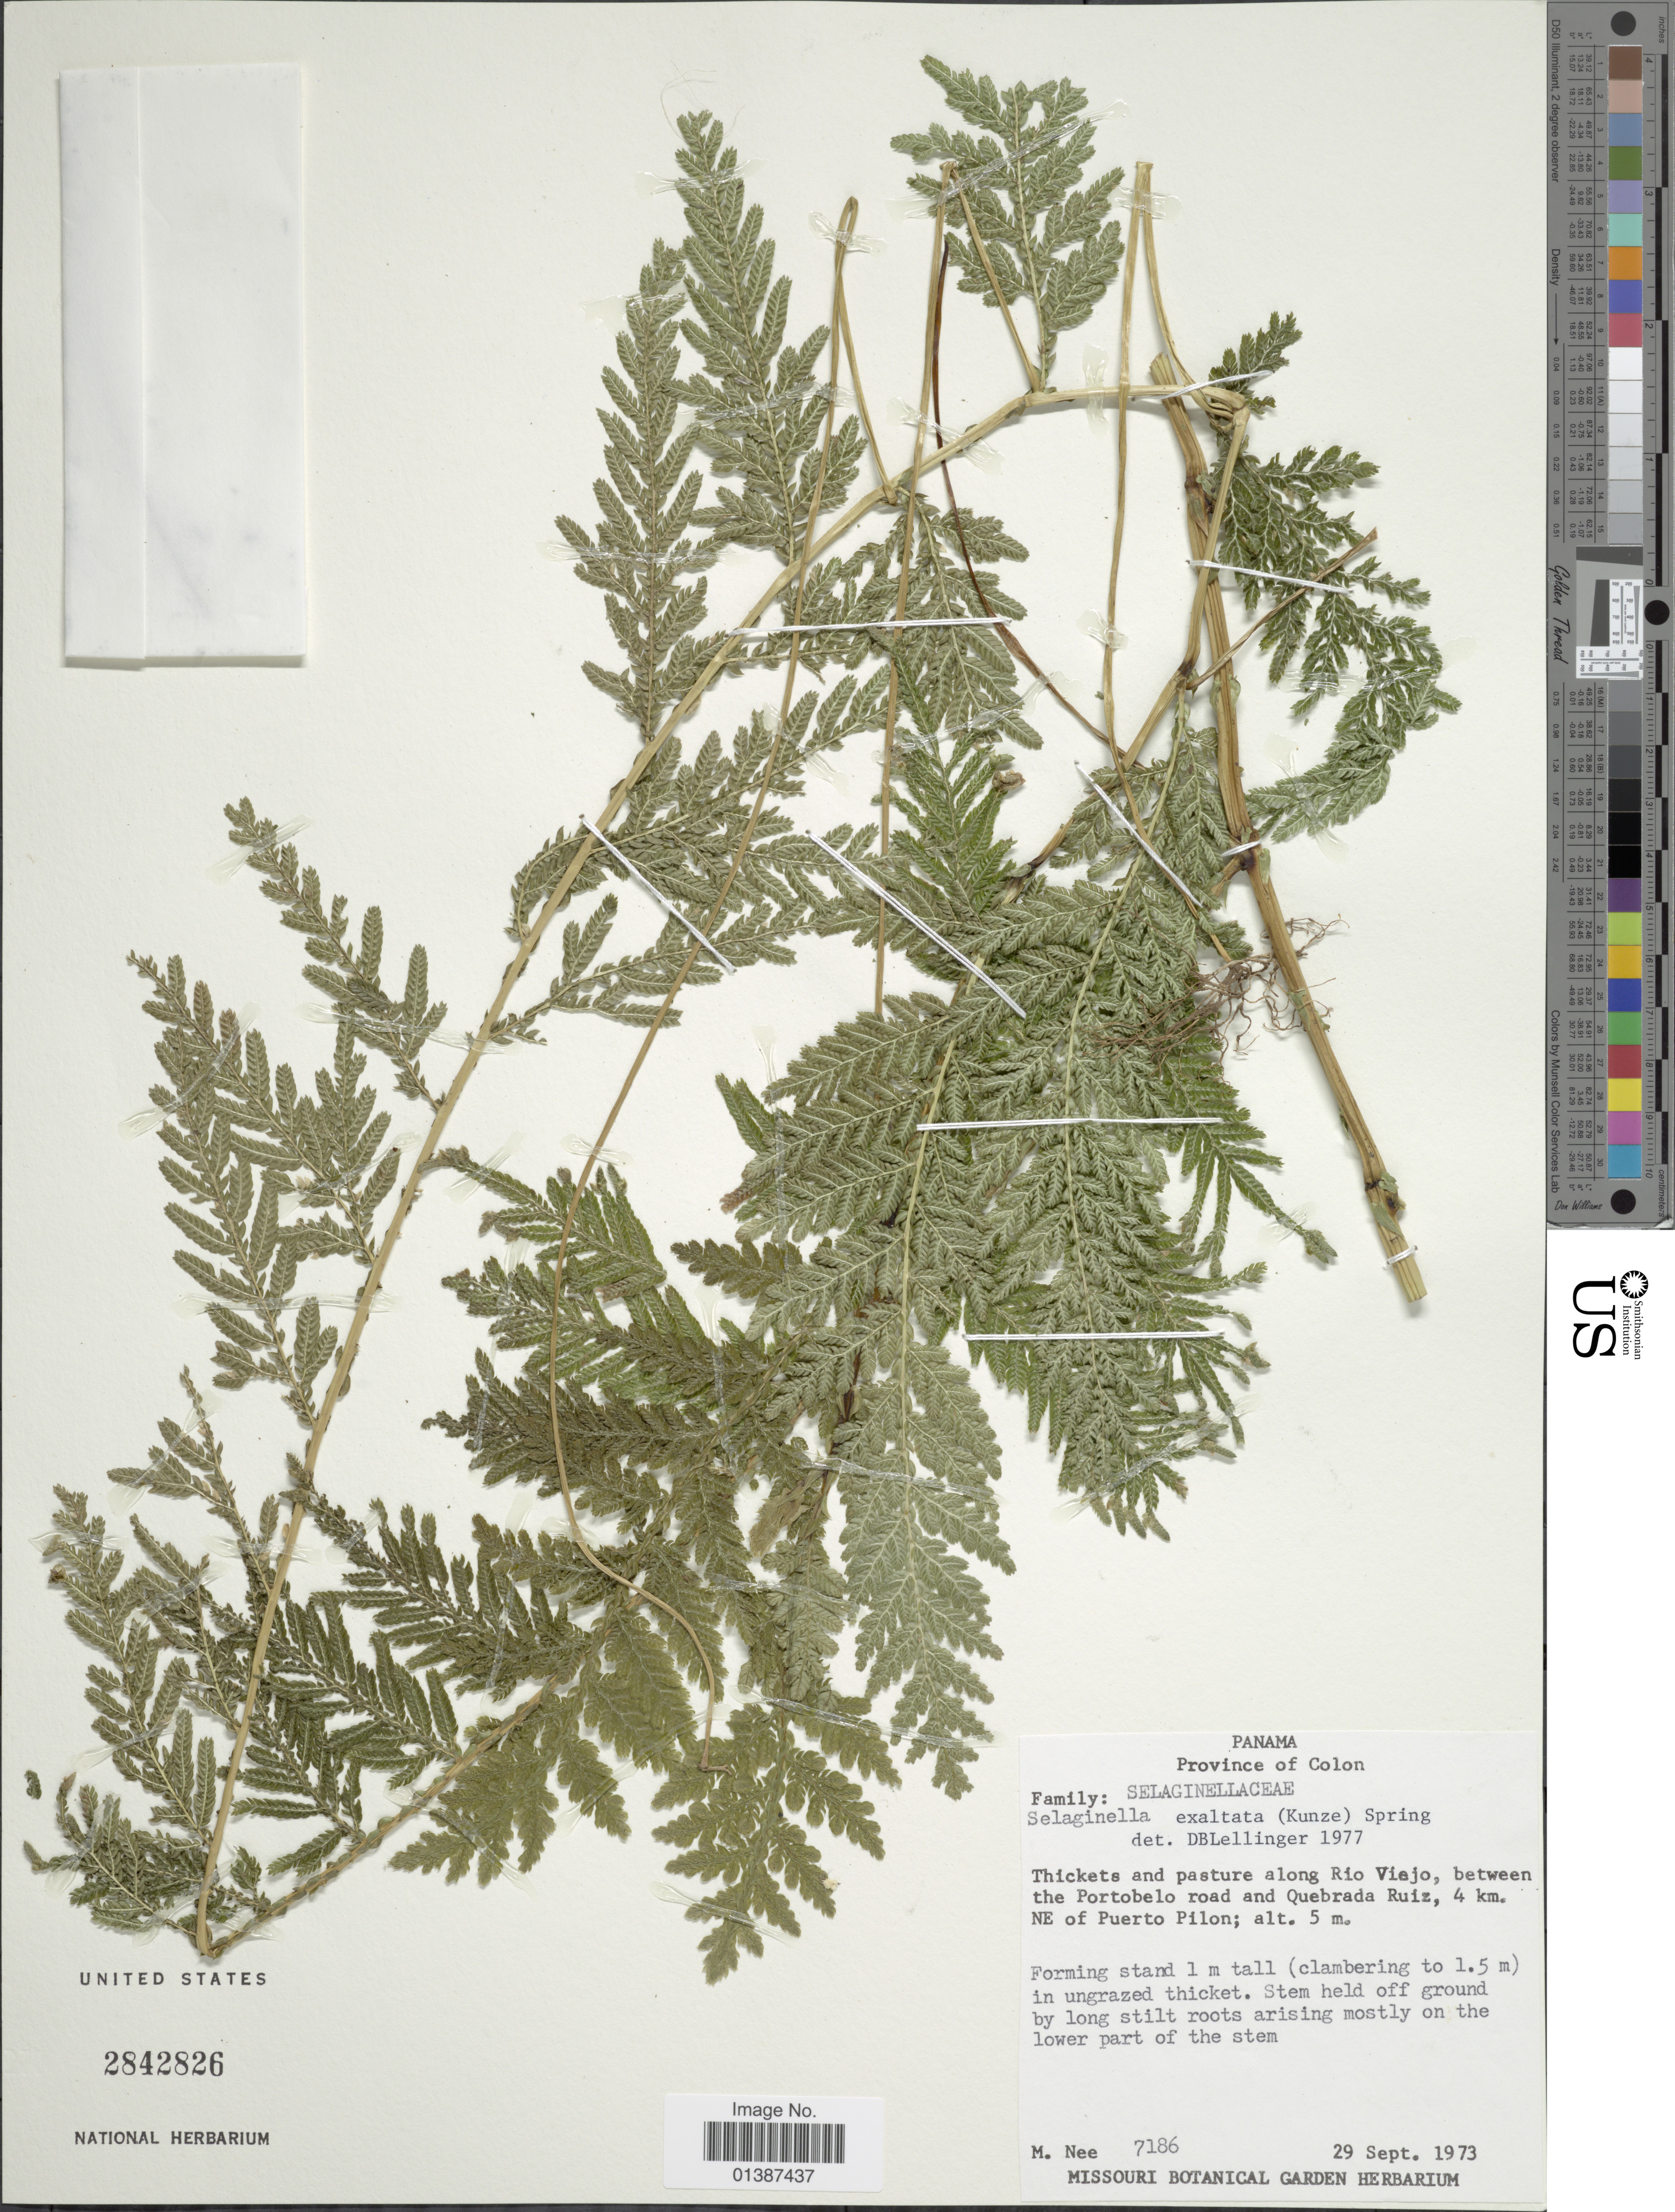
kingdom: Plantae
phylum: Tracheophyta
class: Lycopodiopsida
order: Selaginellales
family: Selaginellaceae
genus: Selaginella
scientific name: Selaginella exaltata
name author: (Kunze) Spring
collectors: M. Nee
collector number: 7186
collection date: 1973-09-29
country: Panama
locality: Colon, Thickets and pasture along Rio Viejo, between the Portobelo road and Quebrada Ruiz, 4 km. NE of Puerto Pilon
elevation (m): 5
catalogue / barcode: US 2842826